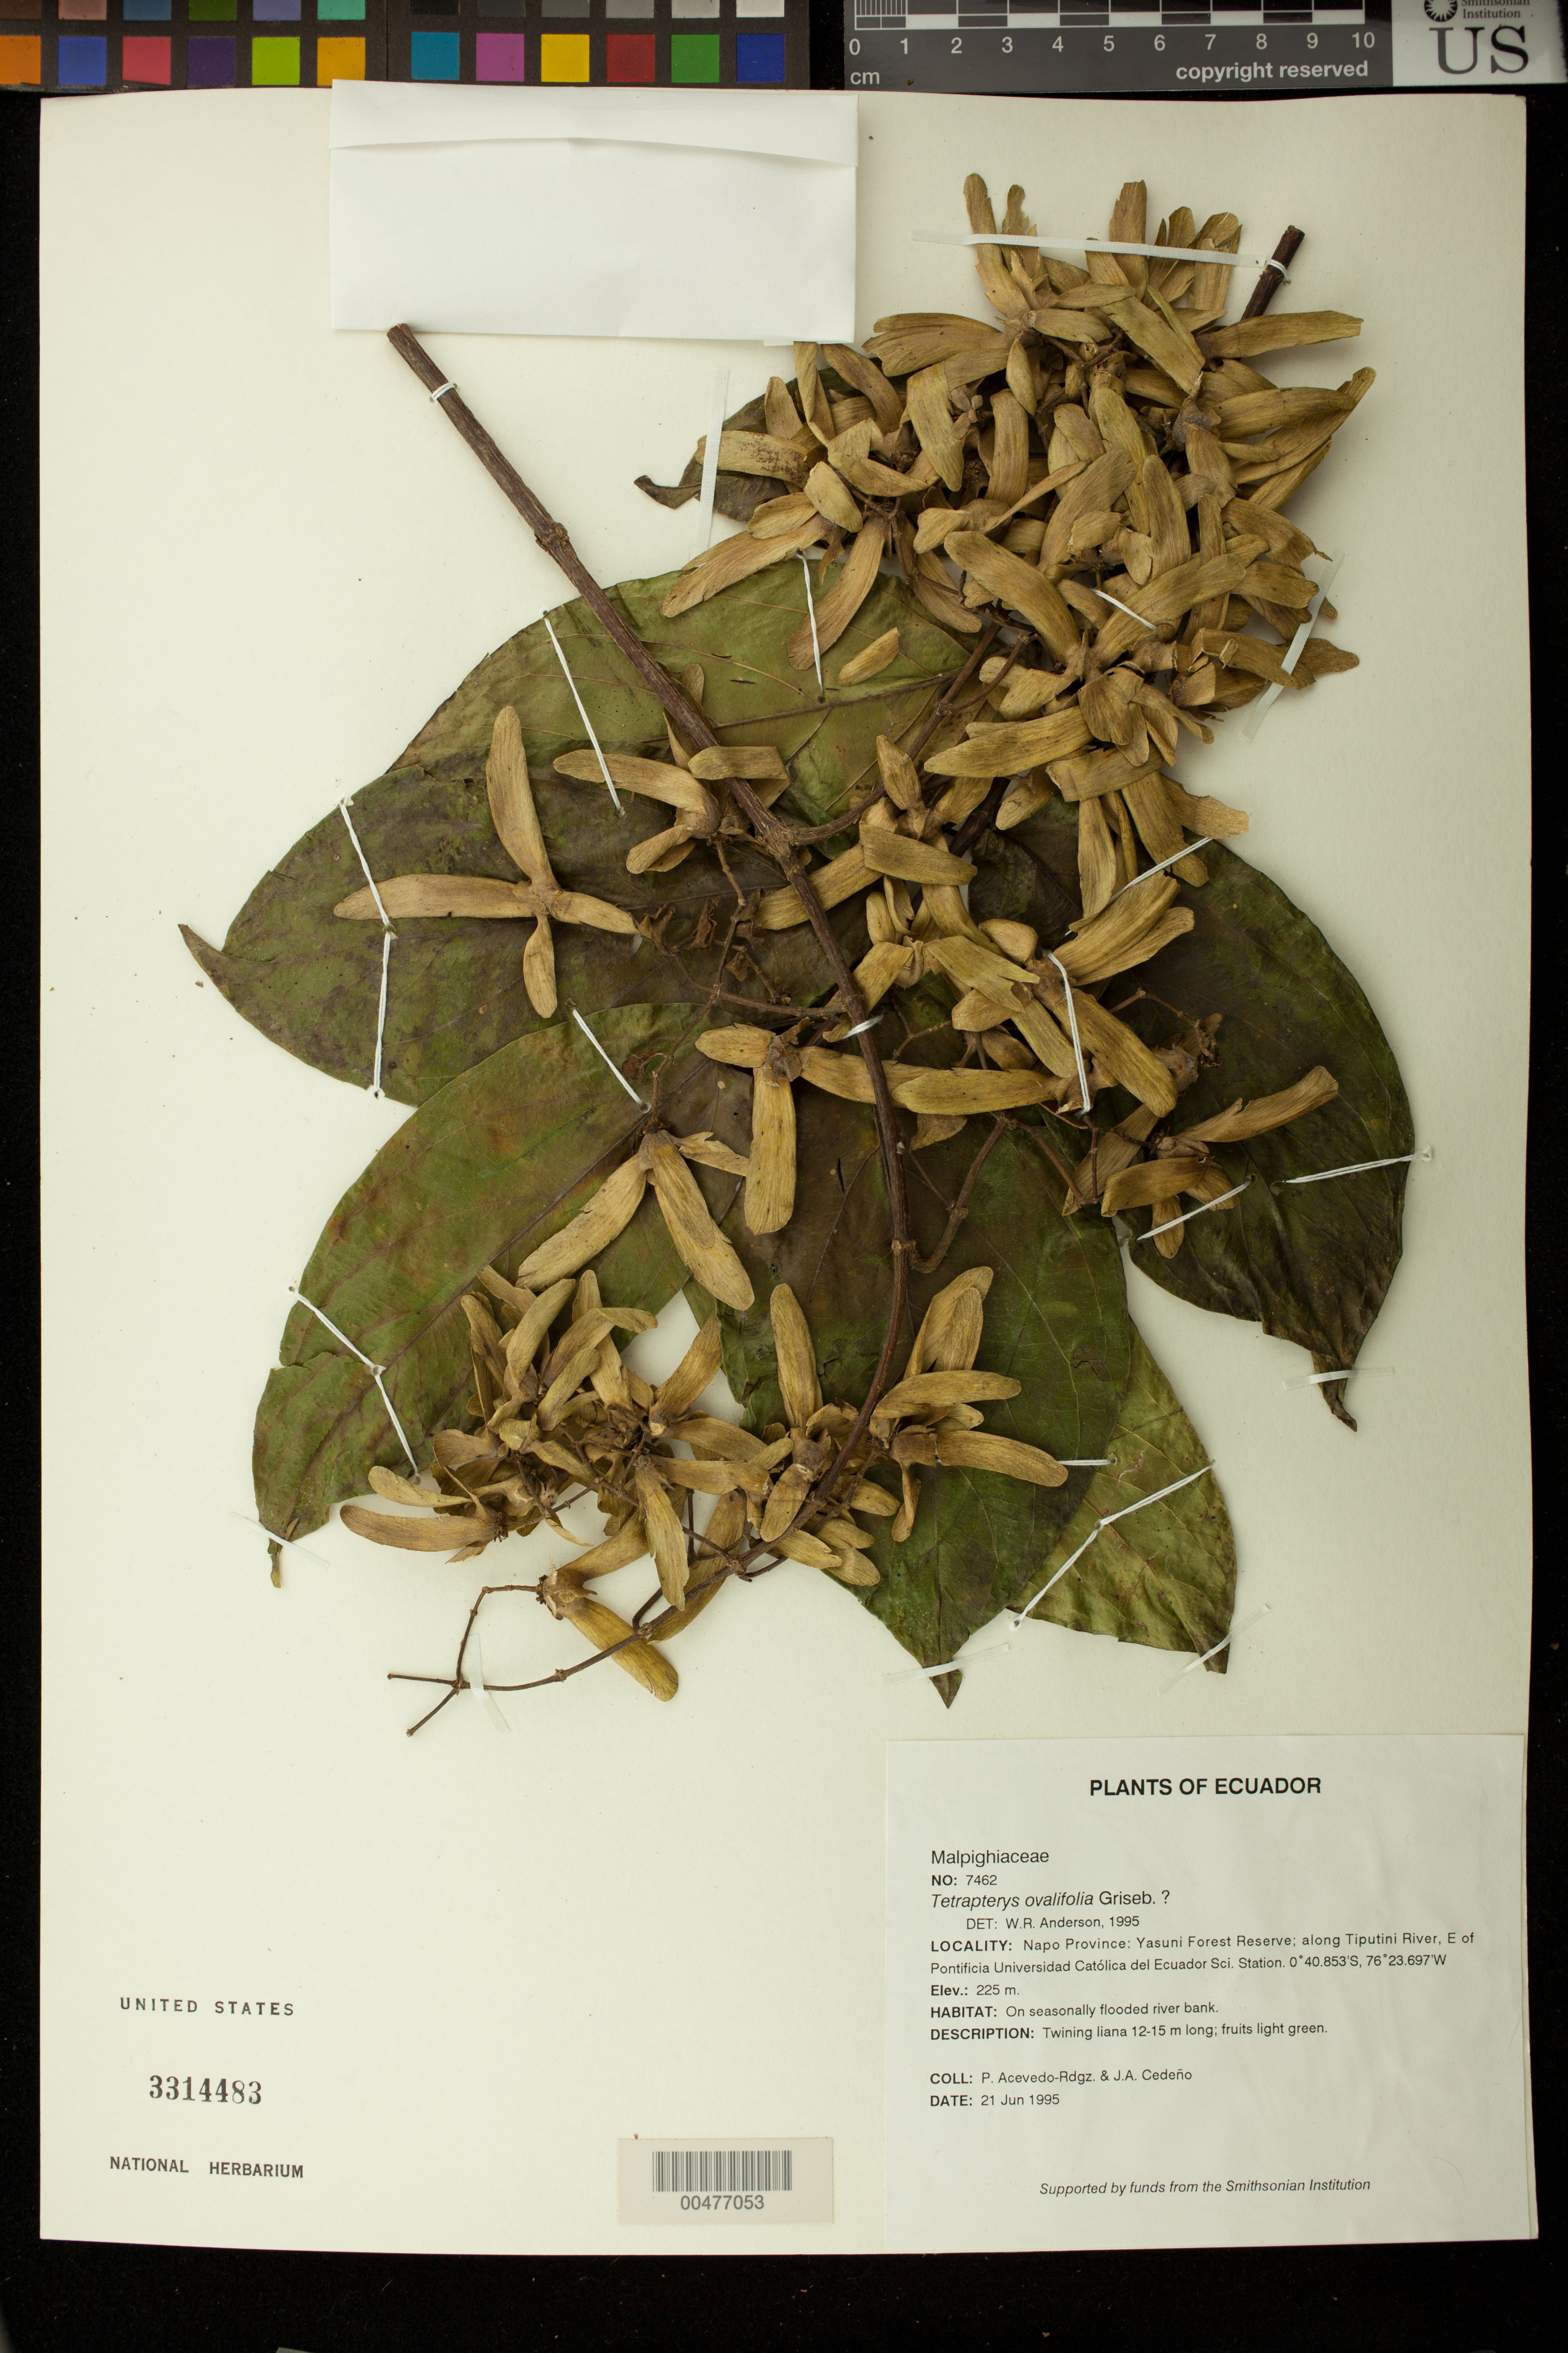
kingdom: Plantae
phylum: Tracheophyta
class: Magnoliopsida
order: Malpighiales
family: Malpighiaceae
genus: Tetrapterys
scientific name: Tetrapterys discolor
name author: (G. Mey.) DC.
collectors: P. Acevedo-Rodr. & J. A. Cedeño M.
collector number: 7462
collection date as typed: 21 Jun 1995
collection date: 1995-06-21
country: Ecuador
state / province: Napo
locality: Napo Province: Yasuni Forest Reserve; along Tiputini River, E of Pontificia Universidad Católica del Ecuador Sci. Station.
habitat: On seasonally flooded river bank.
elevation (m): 225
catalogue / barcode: US 3314483